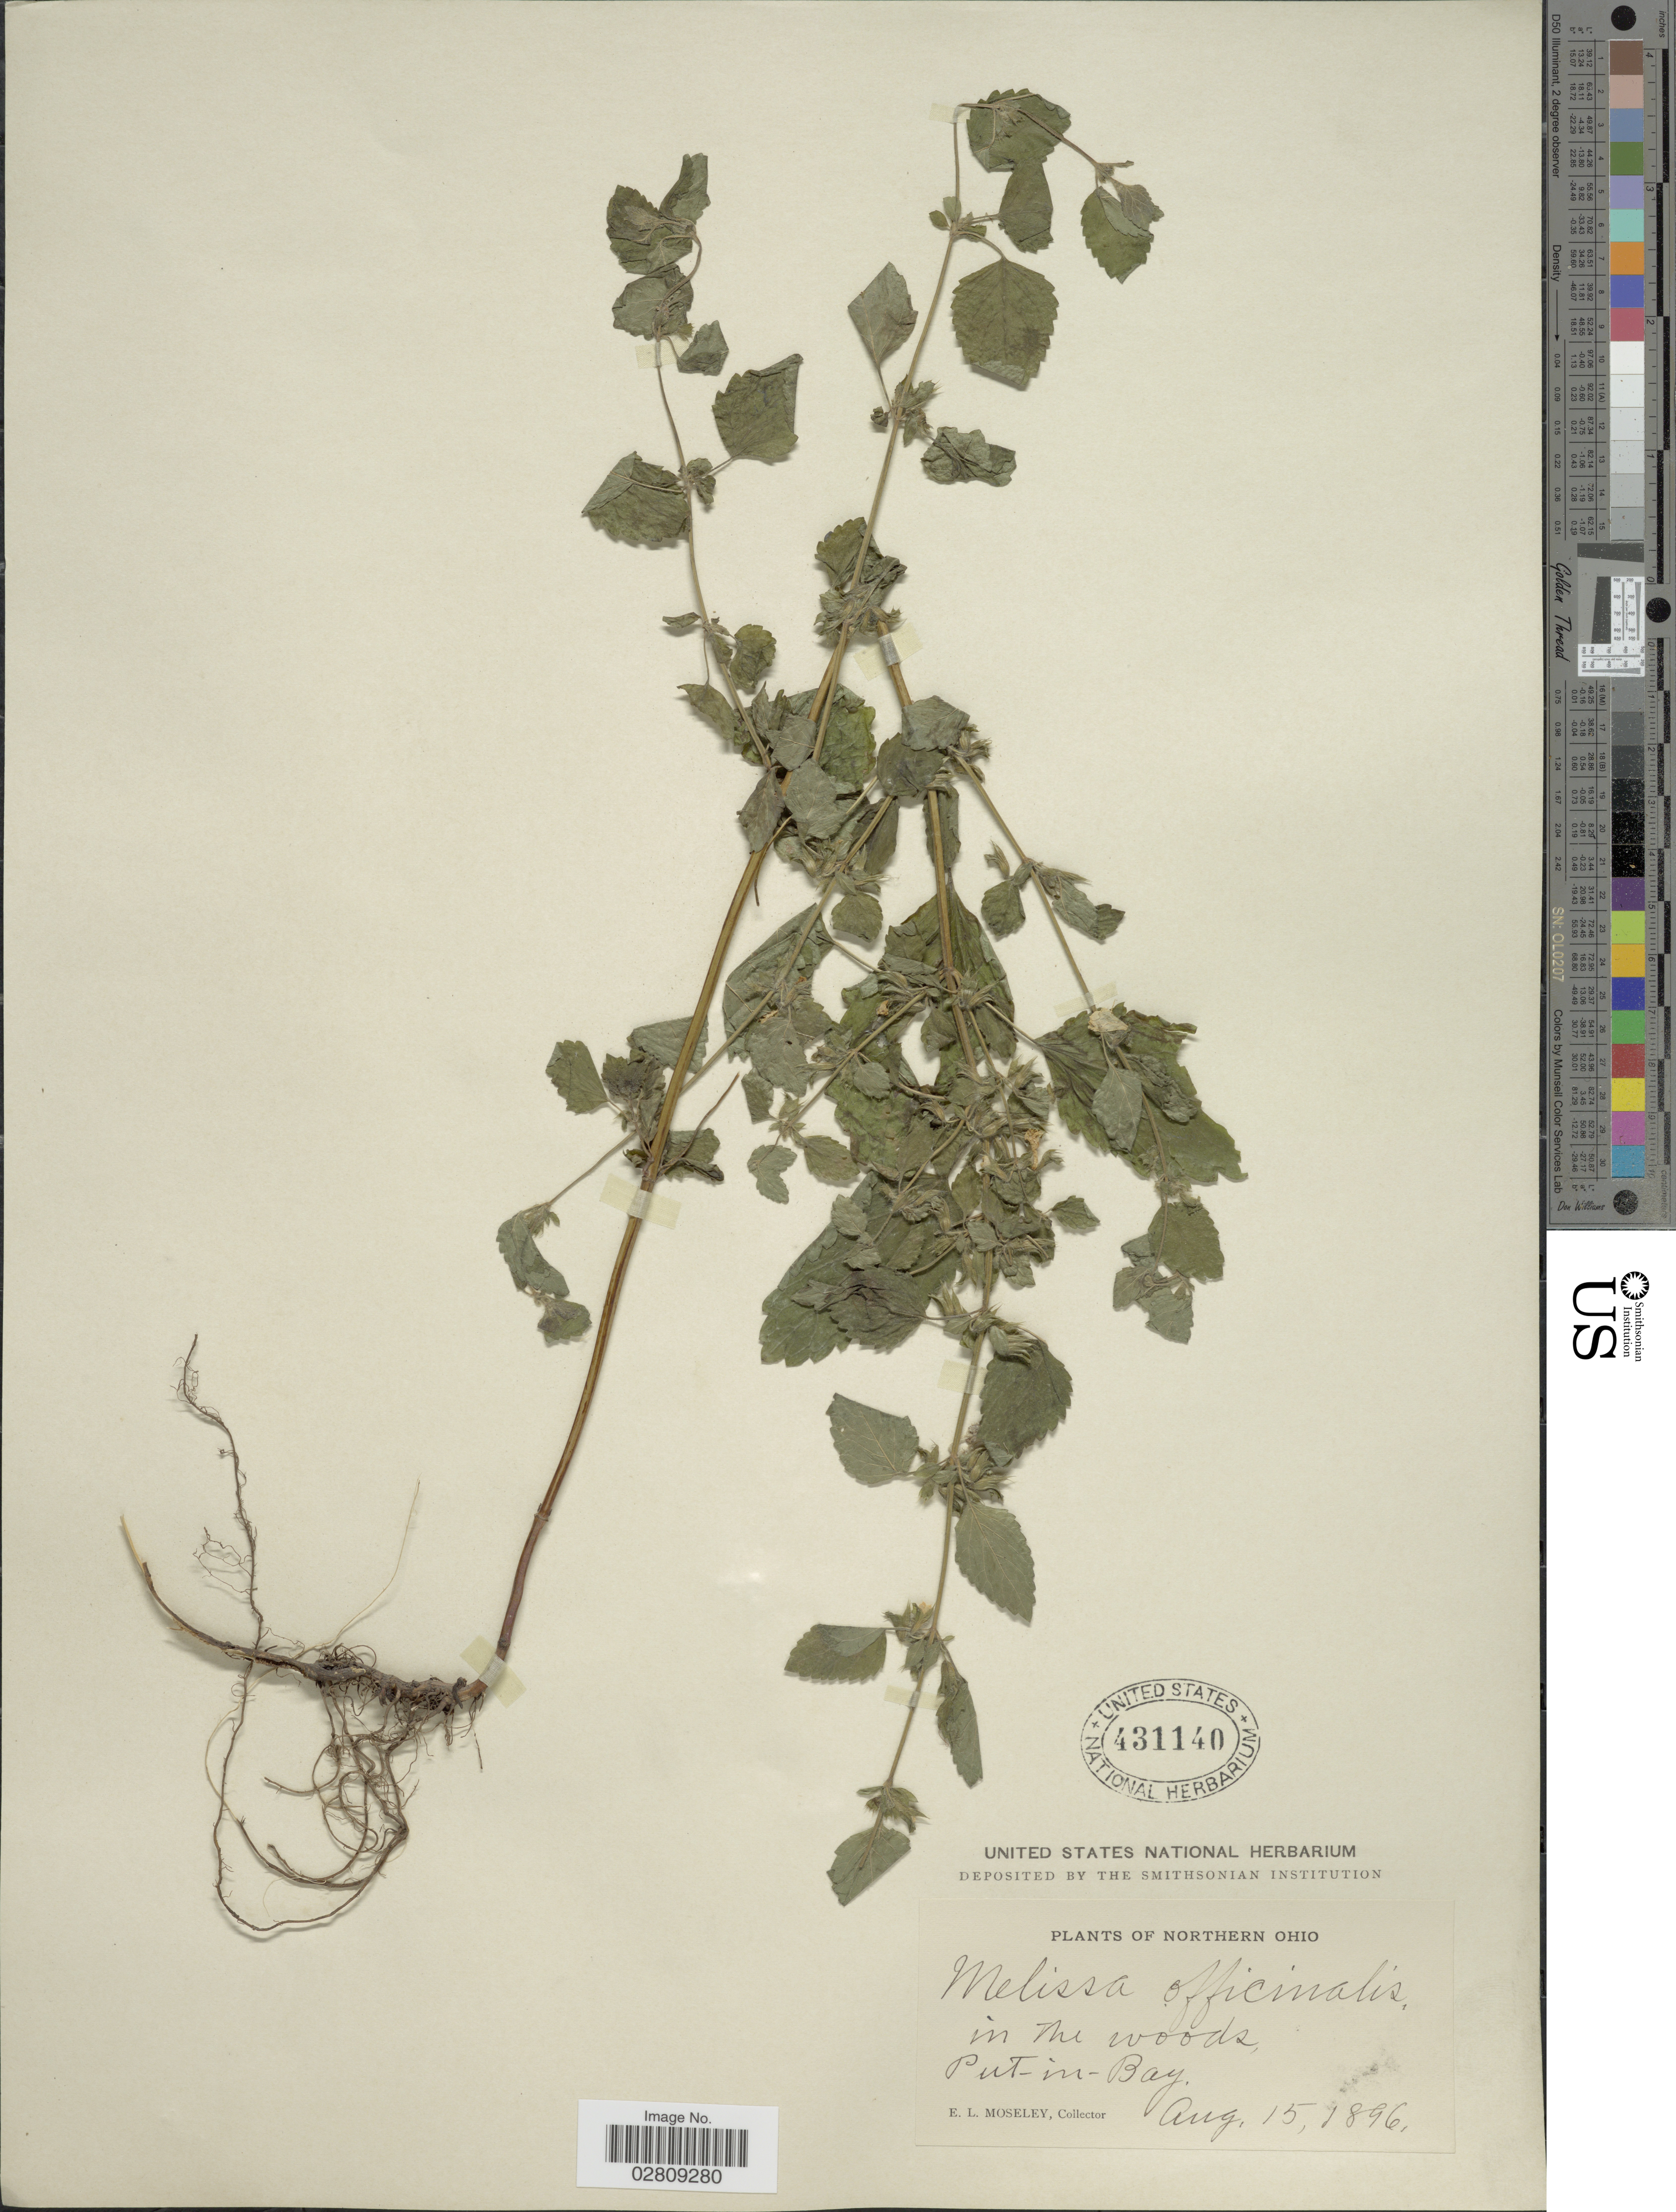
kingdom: Plantae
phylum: Tracheophyta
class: Magnoliopsida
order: Lamiales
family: Lamiaceae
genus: Melissa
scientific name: Melissa officinalis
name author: L.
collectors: E. Moseley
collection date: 1896-08-15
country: United States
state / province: Ohio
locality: Northern Ohio, Put-in-Bay.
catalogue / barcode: US 431140